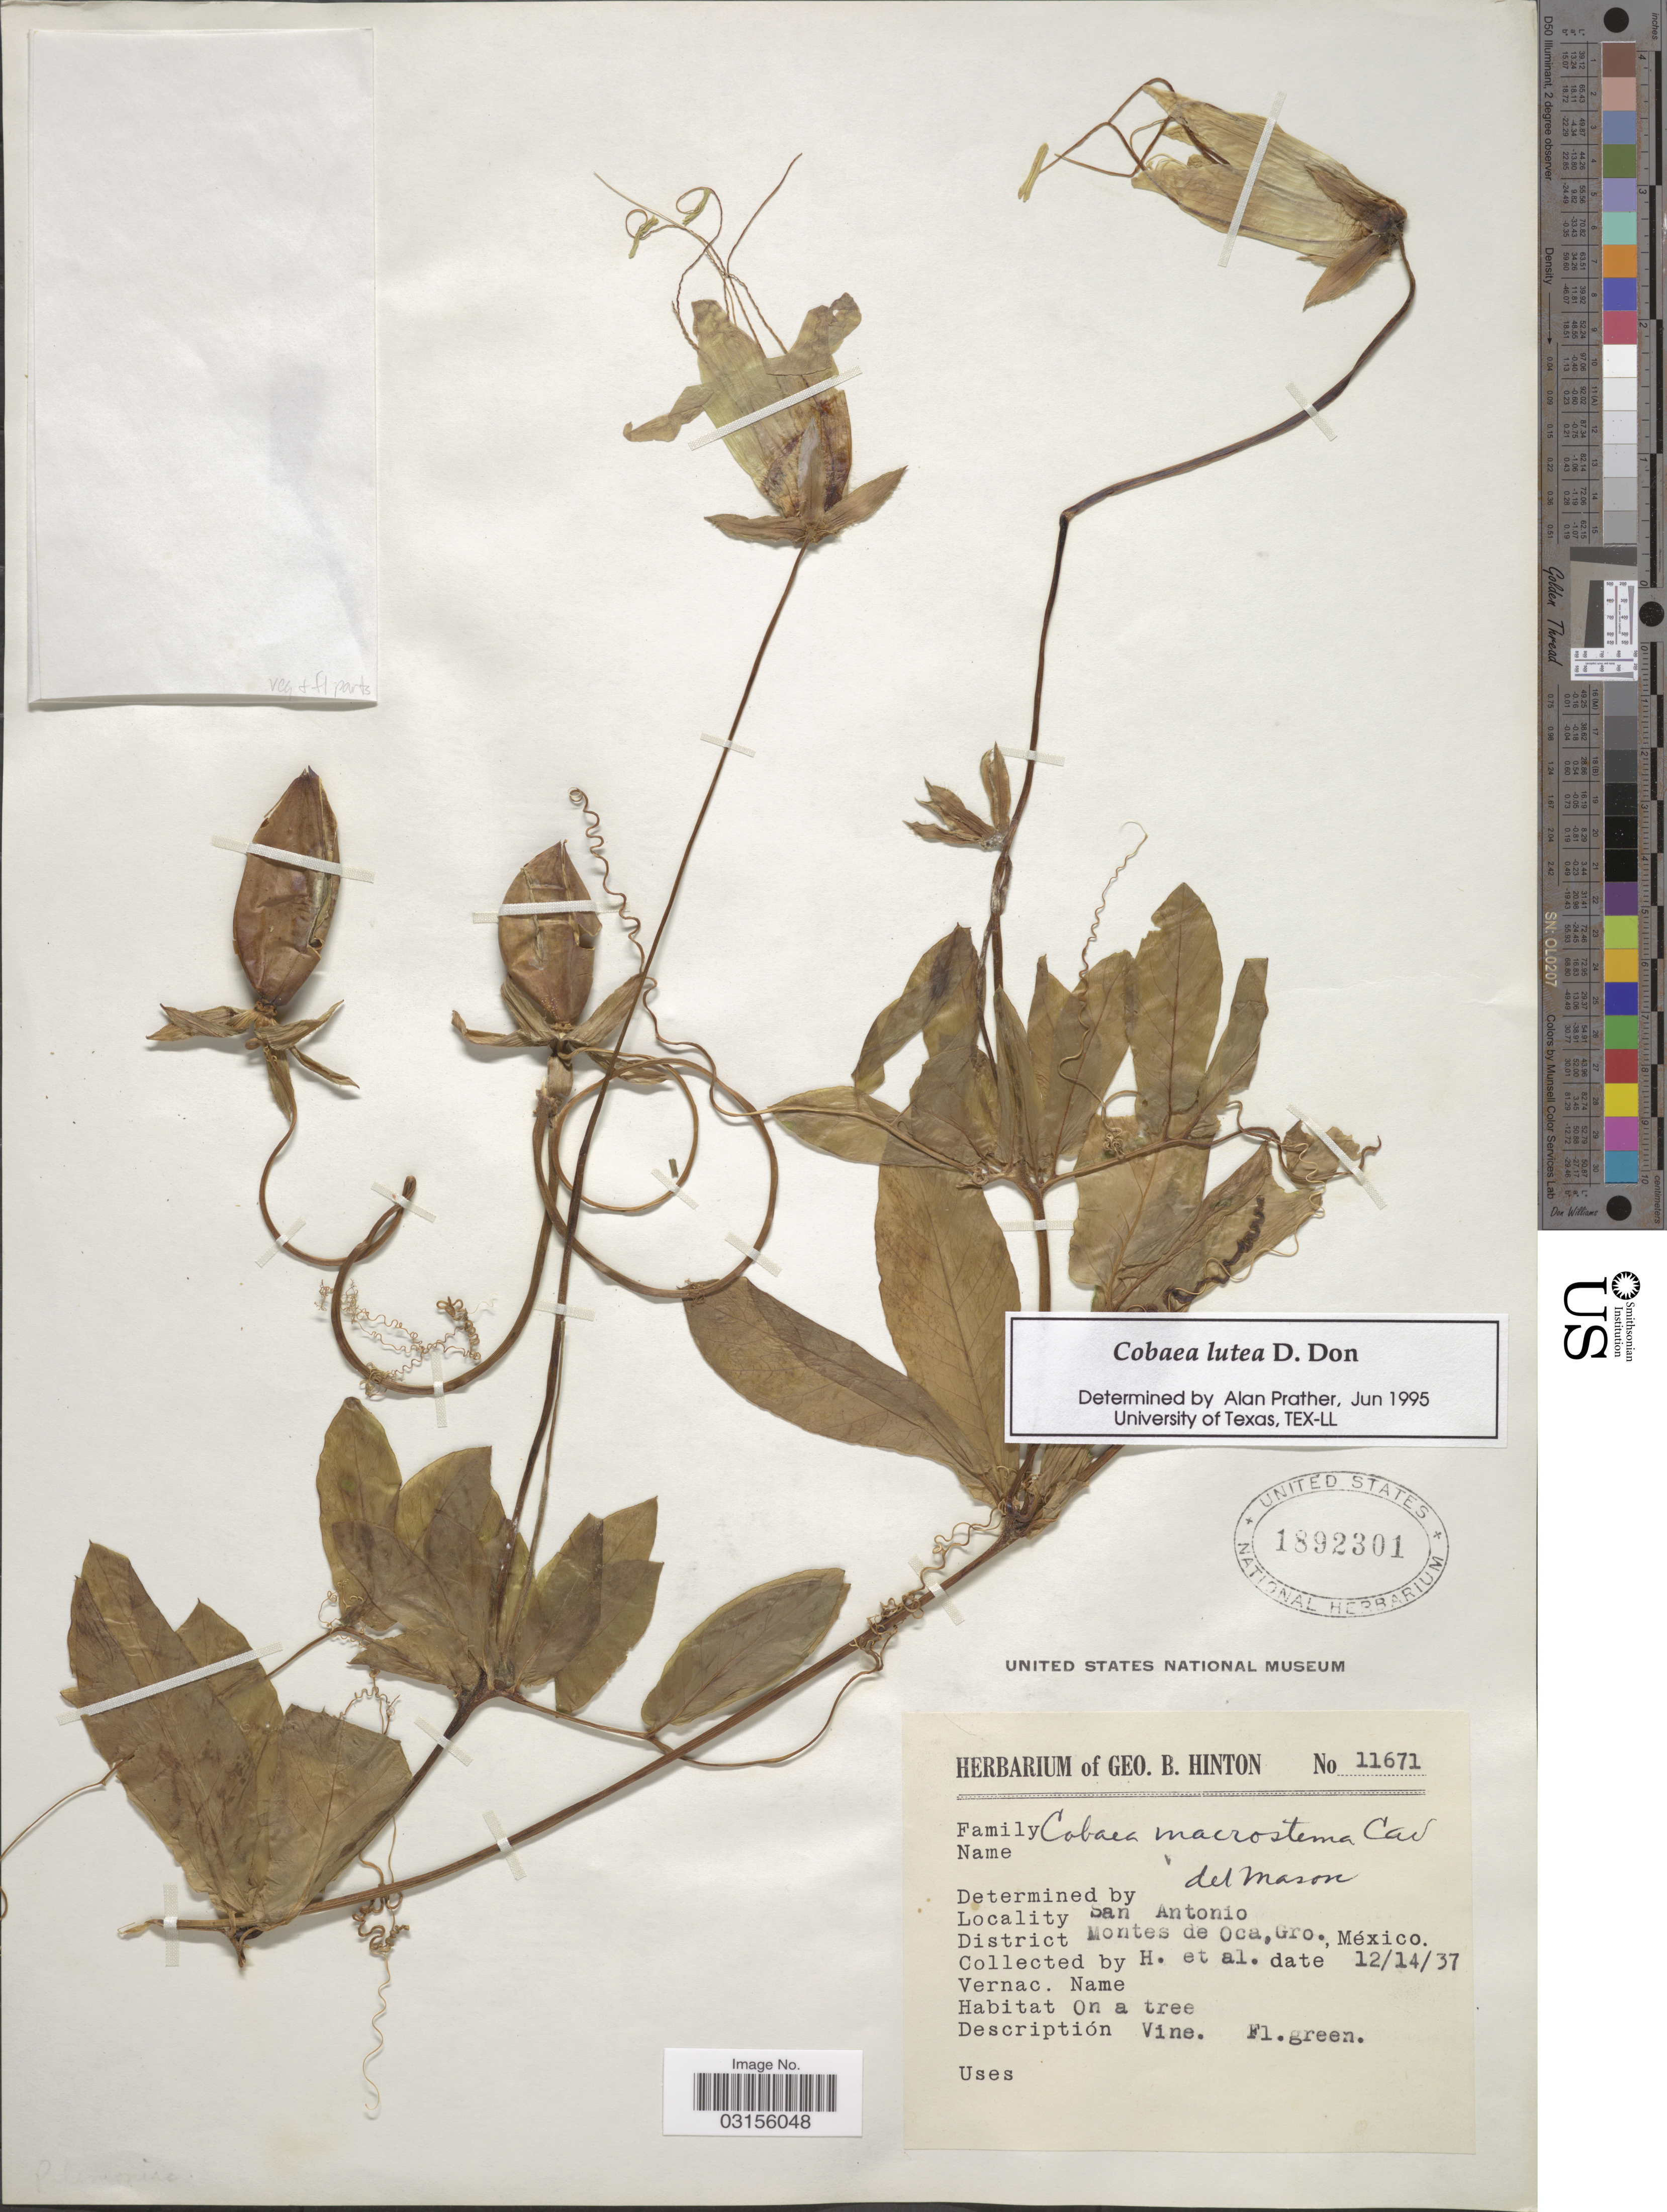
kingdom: Plantae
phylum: Tracheophyta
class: Magnoliopsida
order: Ericales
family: Polemoniaceae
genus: Cobaea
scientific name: Cobaea lutea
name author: D. Don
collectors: G. B. Hinton & et al.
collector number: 11671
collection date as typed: Transcribed d/m/y: 14/12/37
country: Mexico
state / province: Guerrero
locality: San Antonio. District Montes de Oca.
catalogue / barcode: US 1892301